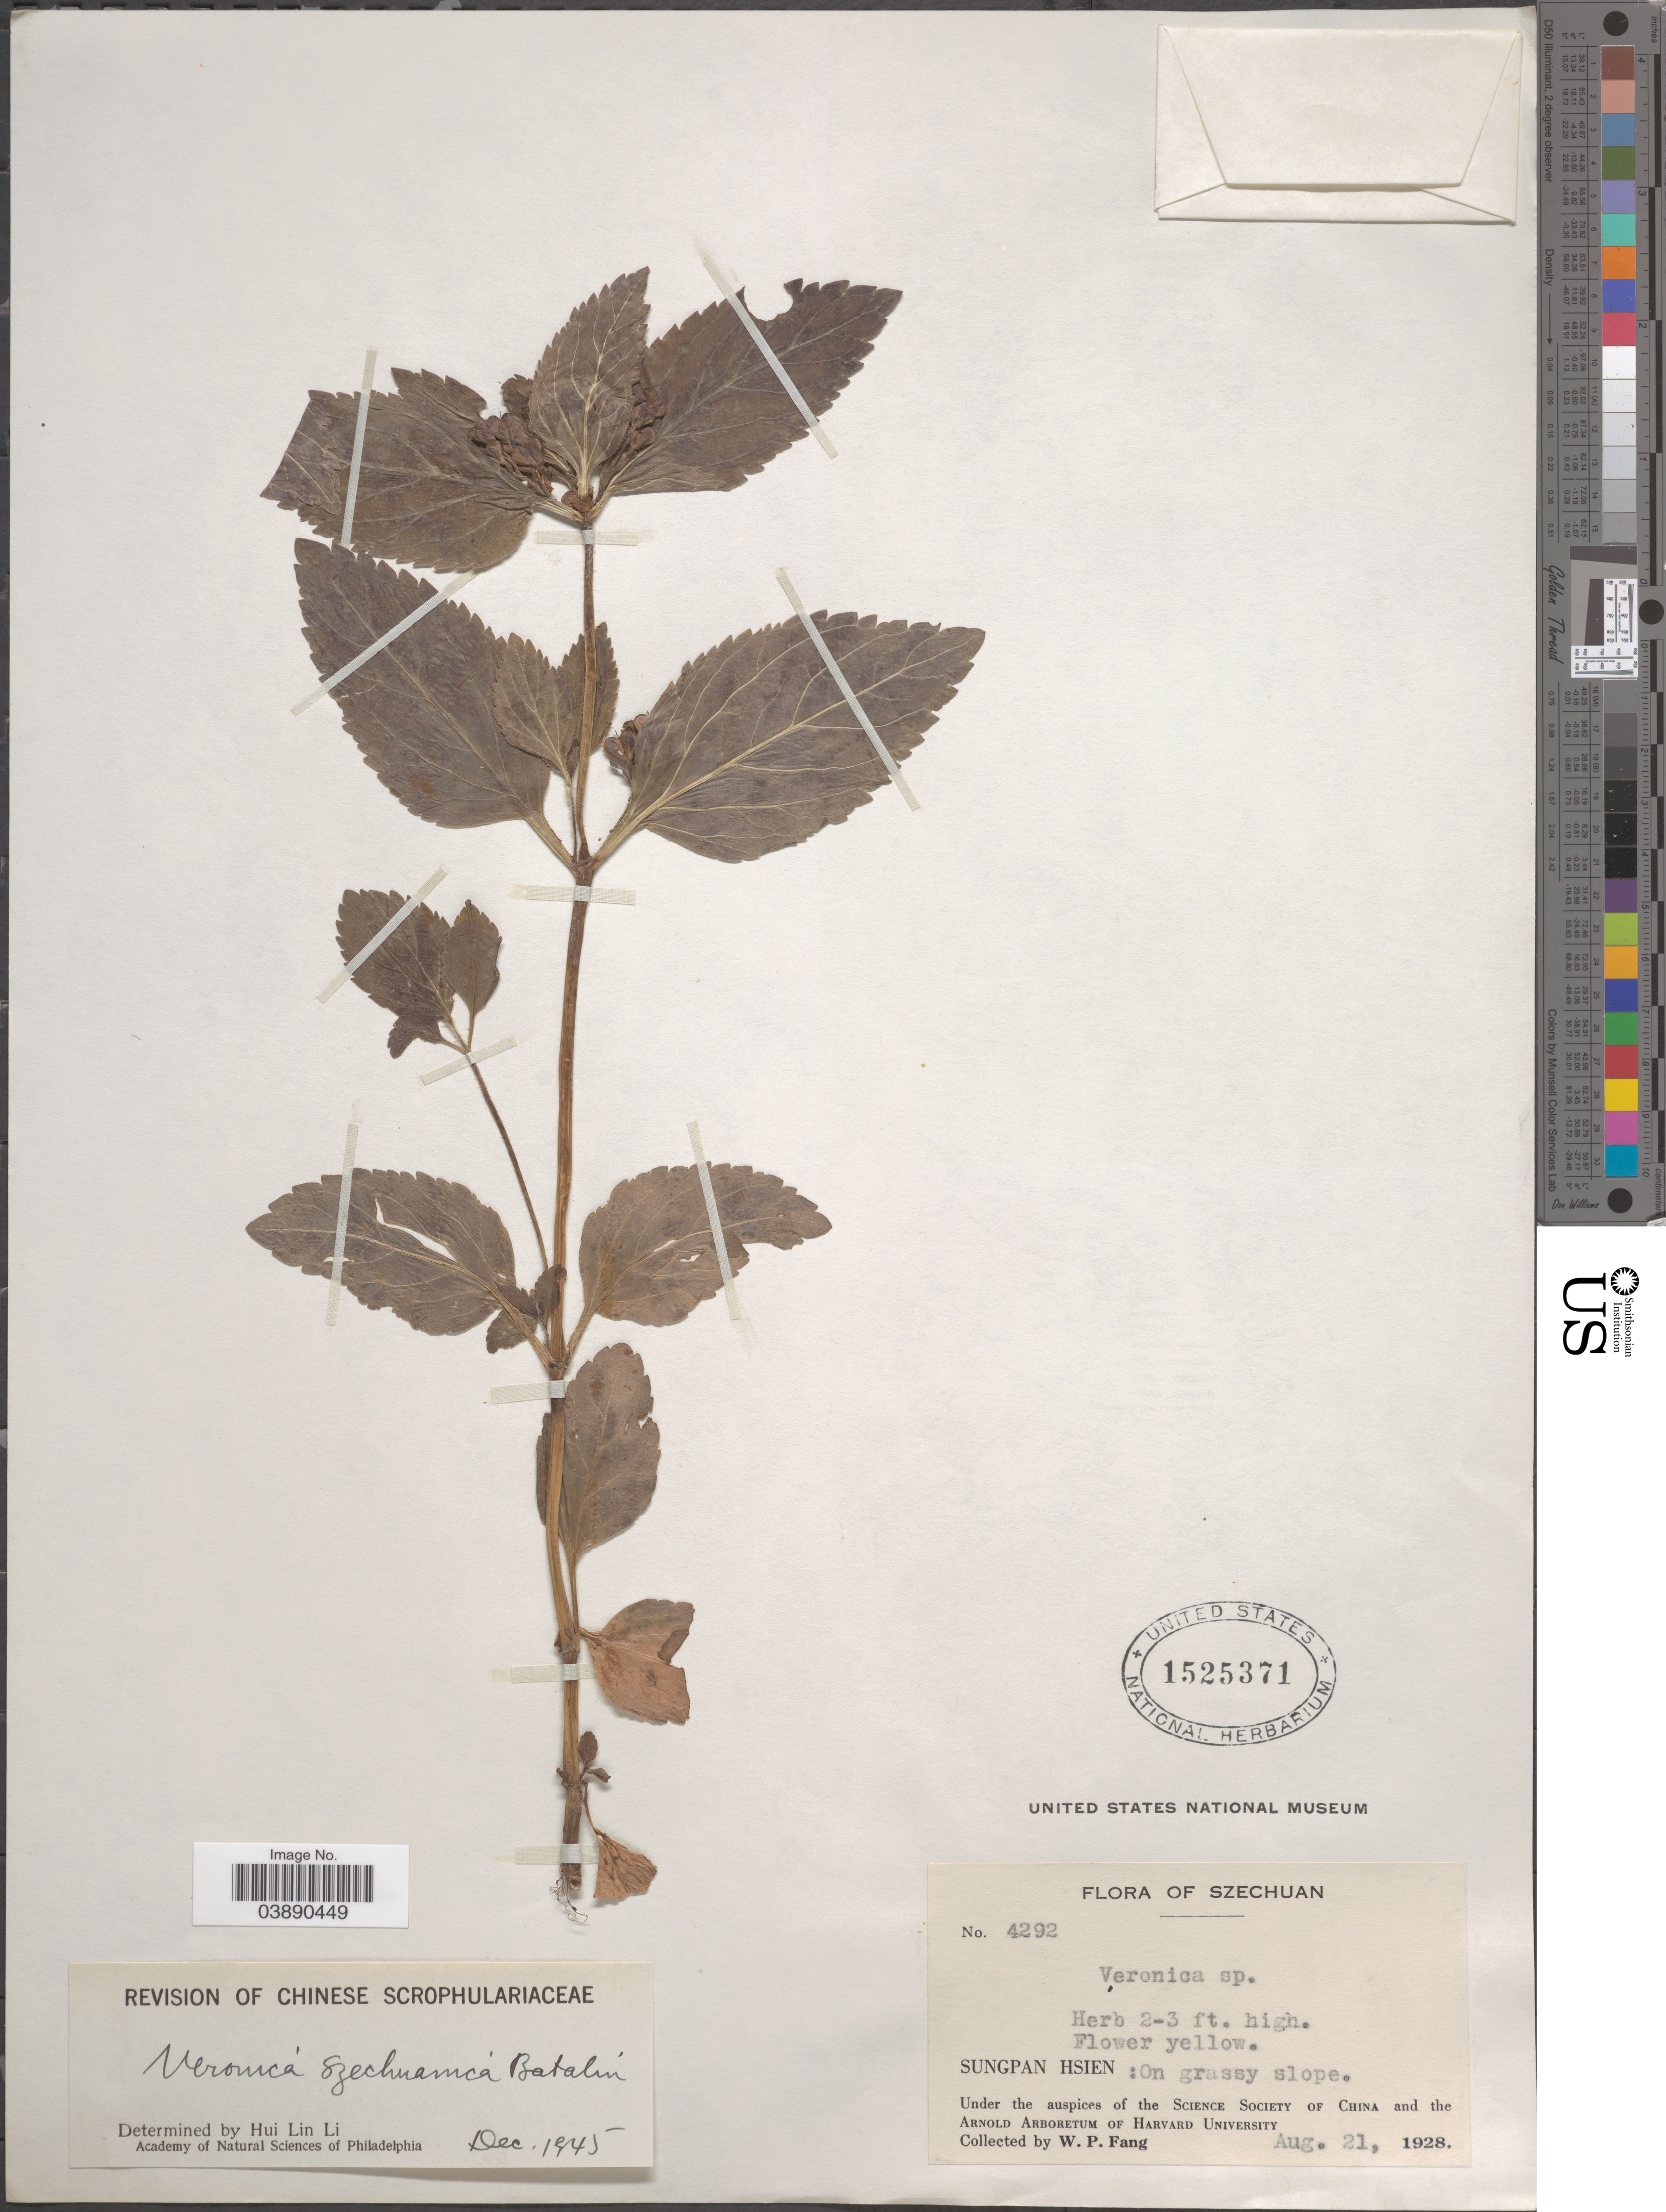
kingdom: Plantae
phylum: Tracheophyta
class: Magnoliopsida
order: Lamiales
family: Plantaginaceae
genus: Veronica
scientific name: Veronica szechuanica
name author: Batalin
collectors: W. P. Fang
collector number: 4292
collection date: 1928-08-21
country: China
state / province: Sichuan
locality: Szechuan. Sungpan Hsien.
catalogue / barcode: US 1525371